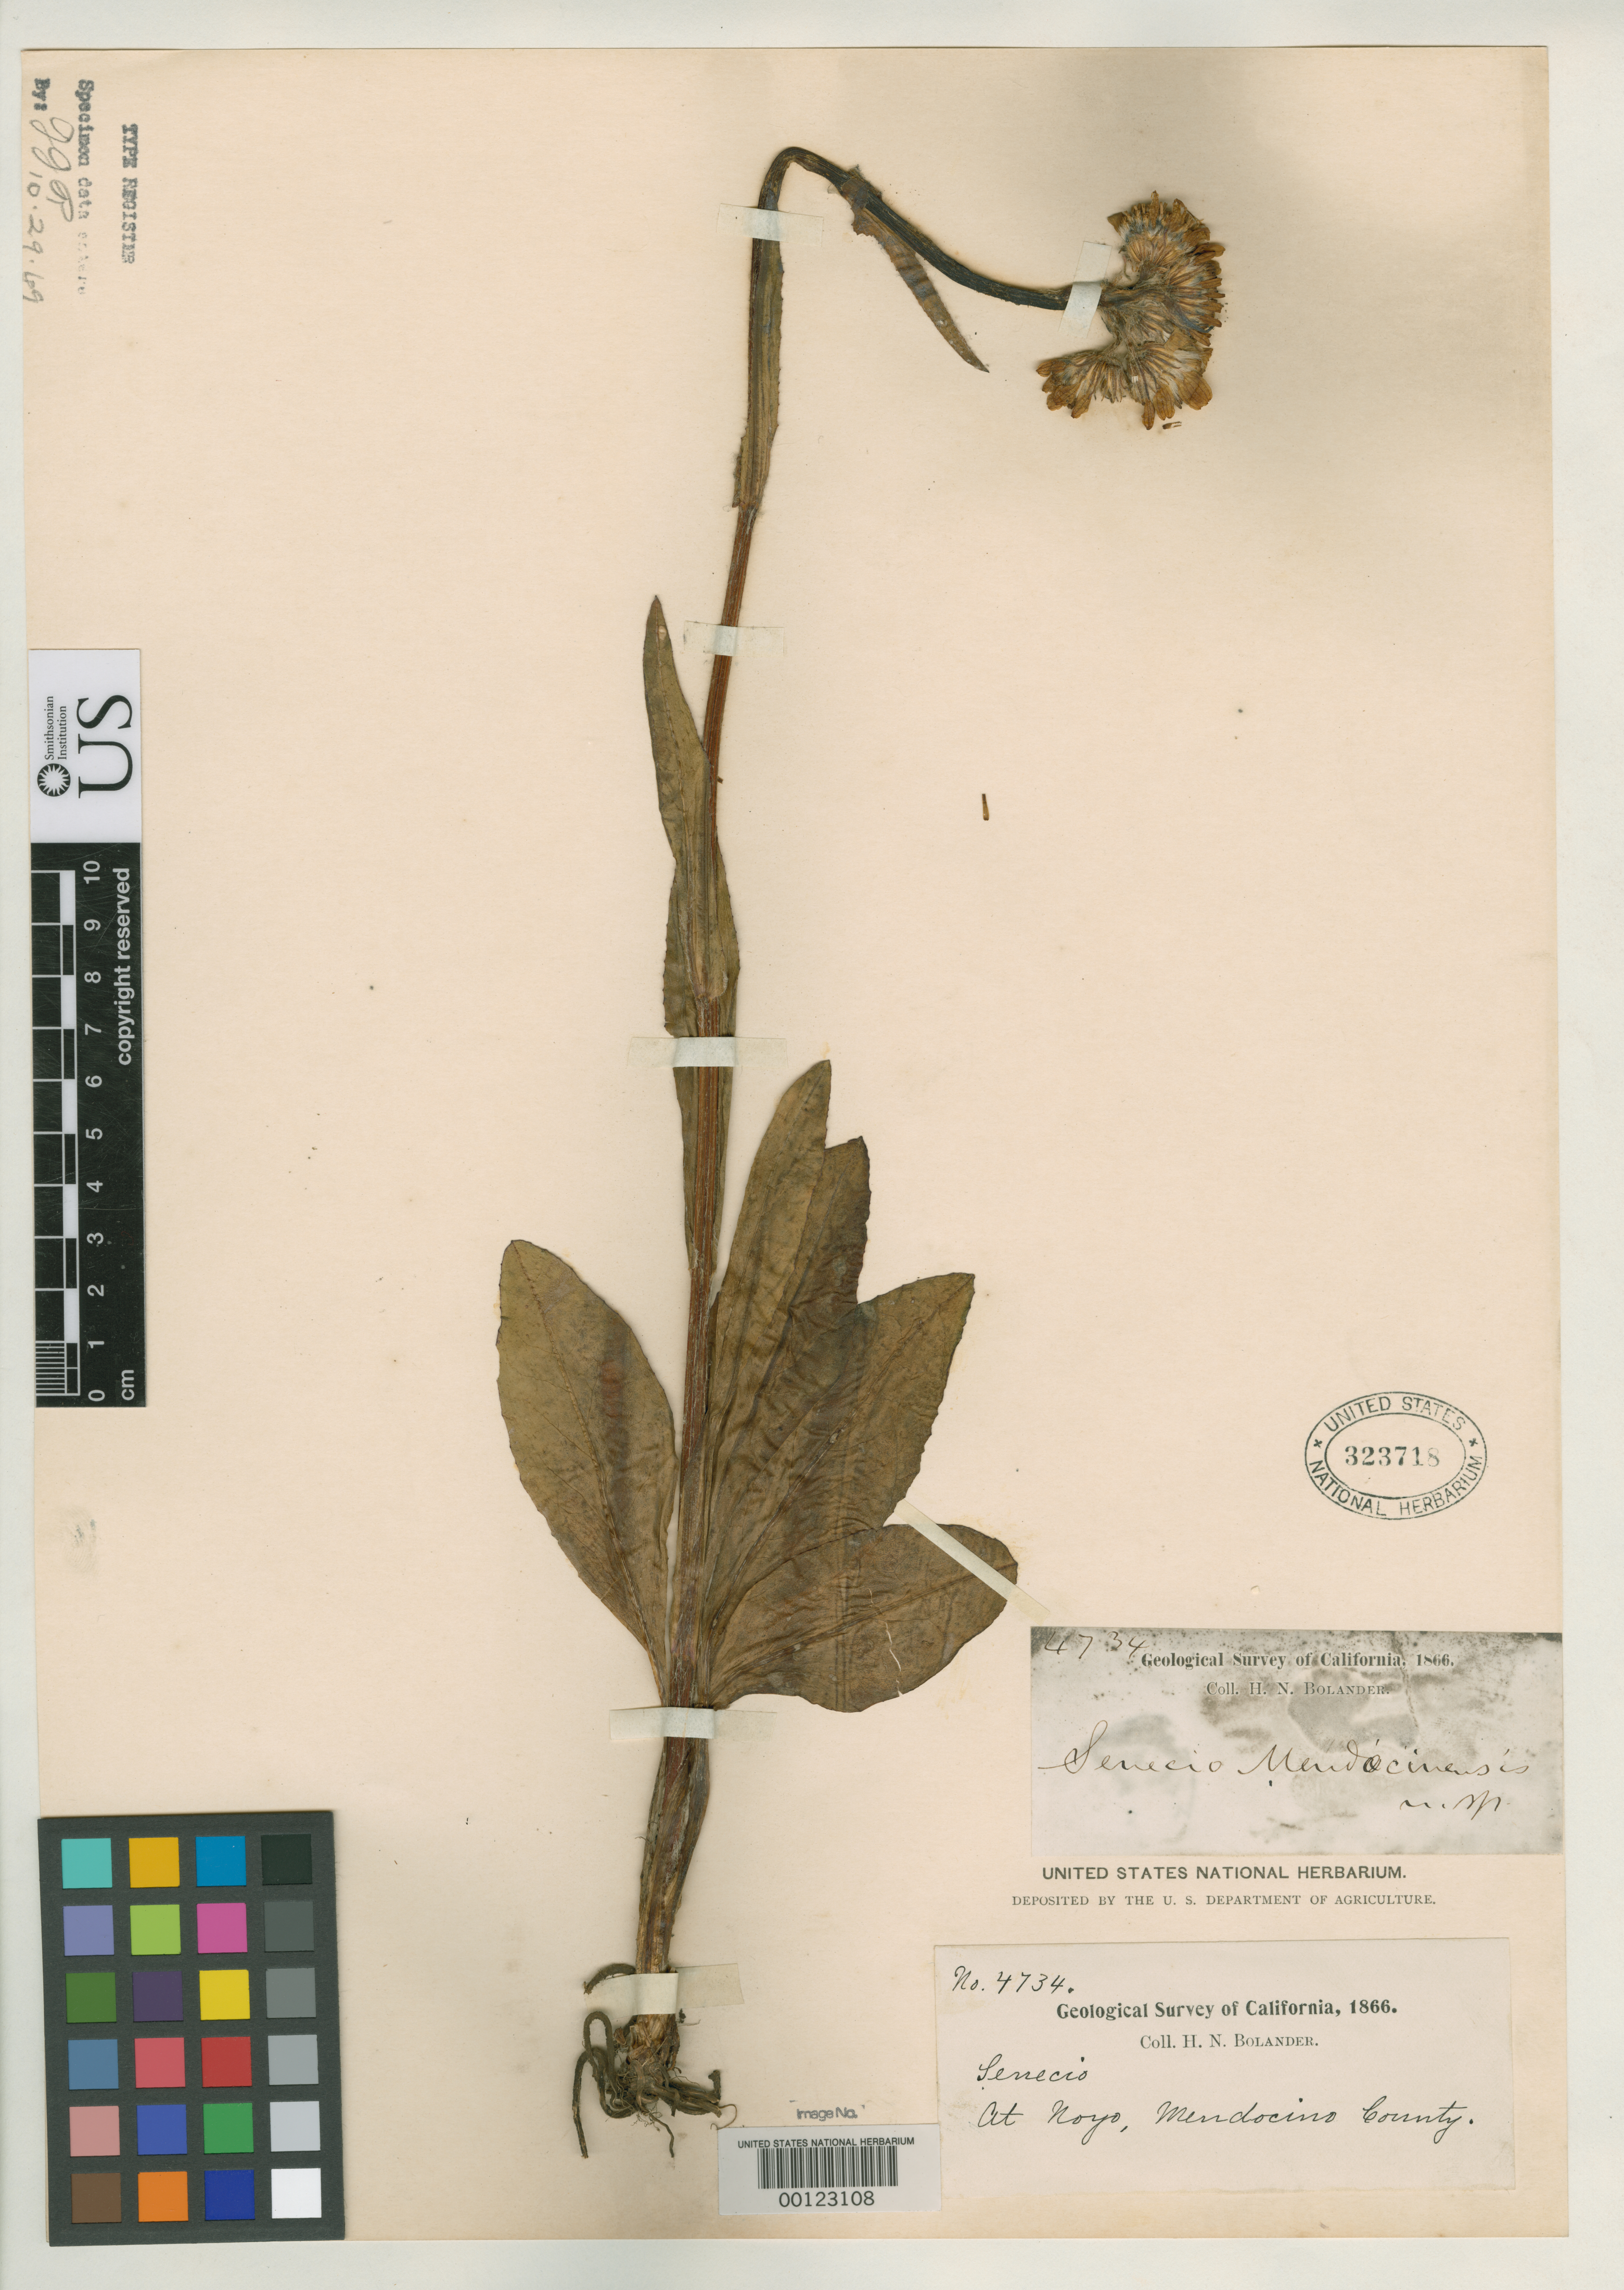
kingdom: Plantae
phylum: Tracheophyta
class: Magnoliopsida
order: Asterales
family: Asteraceae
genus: Senecio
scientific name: Senecio mendocinensis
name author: A. Gray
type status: Possible Isotype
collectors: H. Bolander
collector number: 4734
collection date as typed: May 1866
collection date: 1866-05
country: United States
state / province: California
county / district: Mendocino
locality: Plains of Noyo.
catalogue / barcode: US 323718